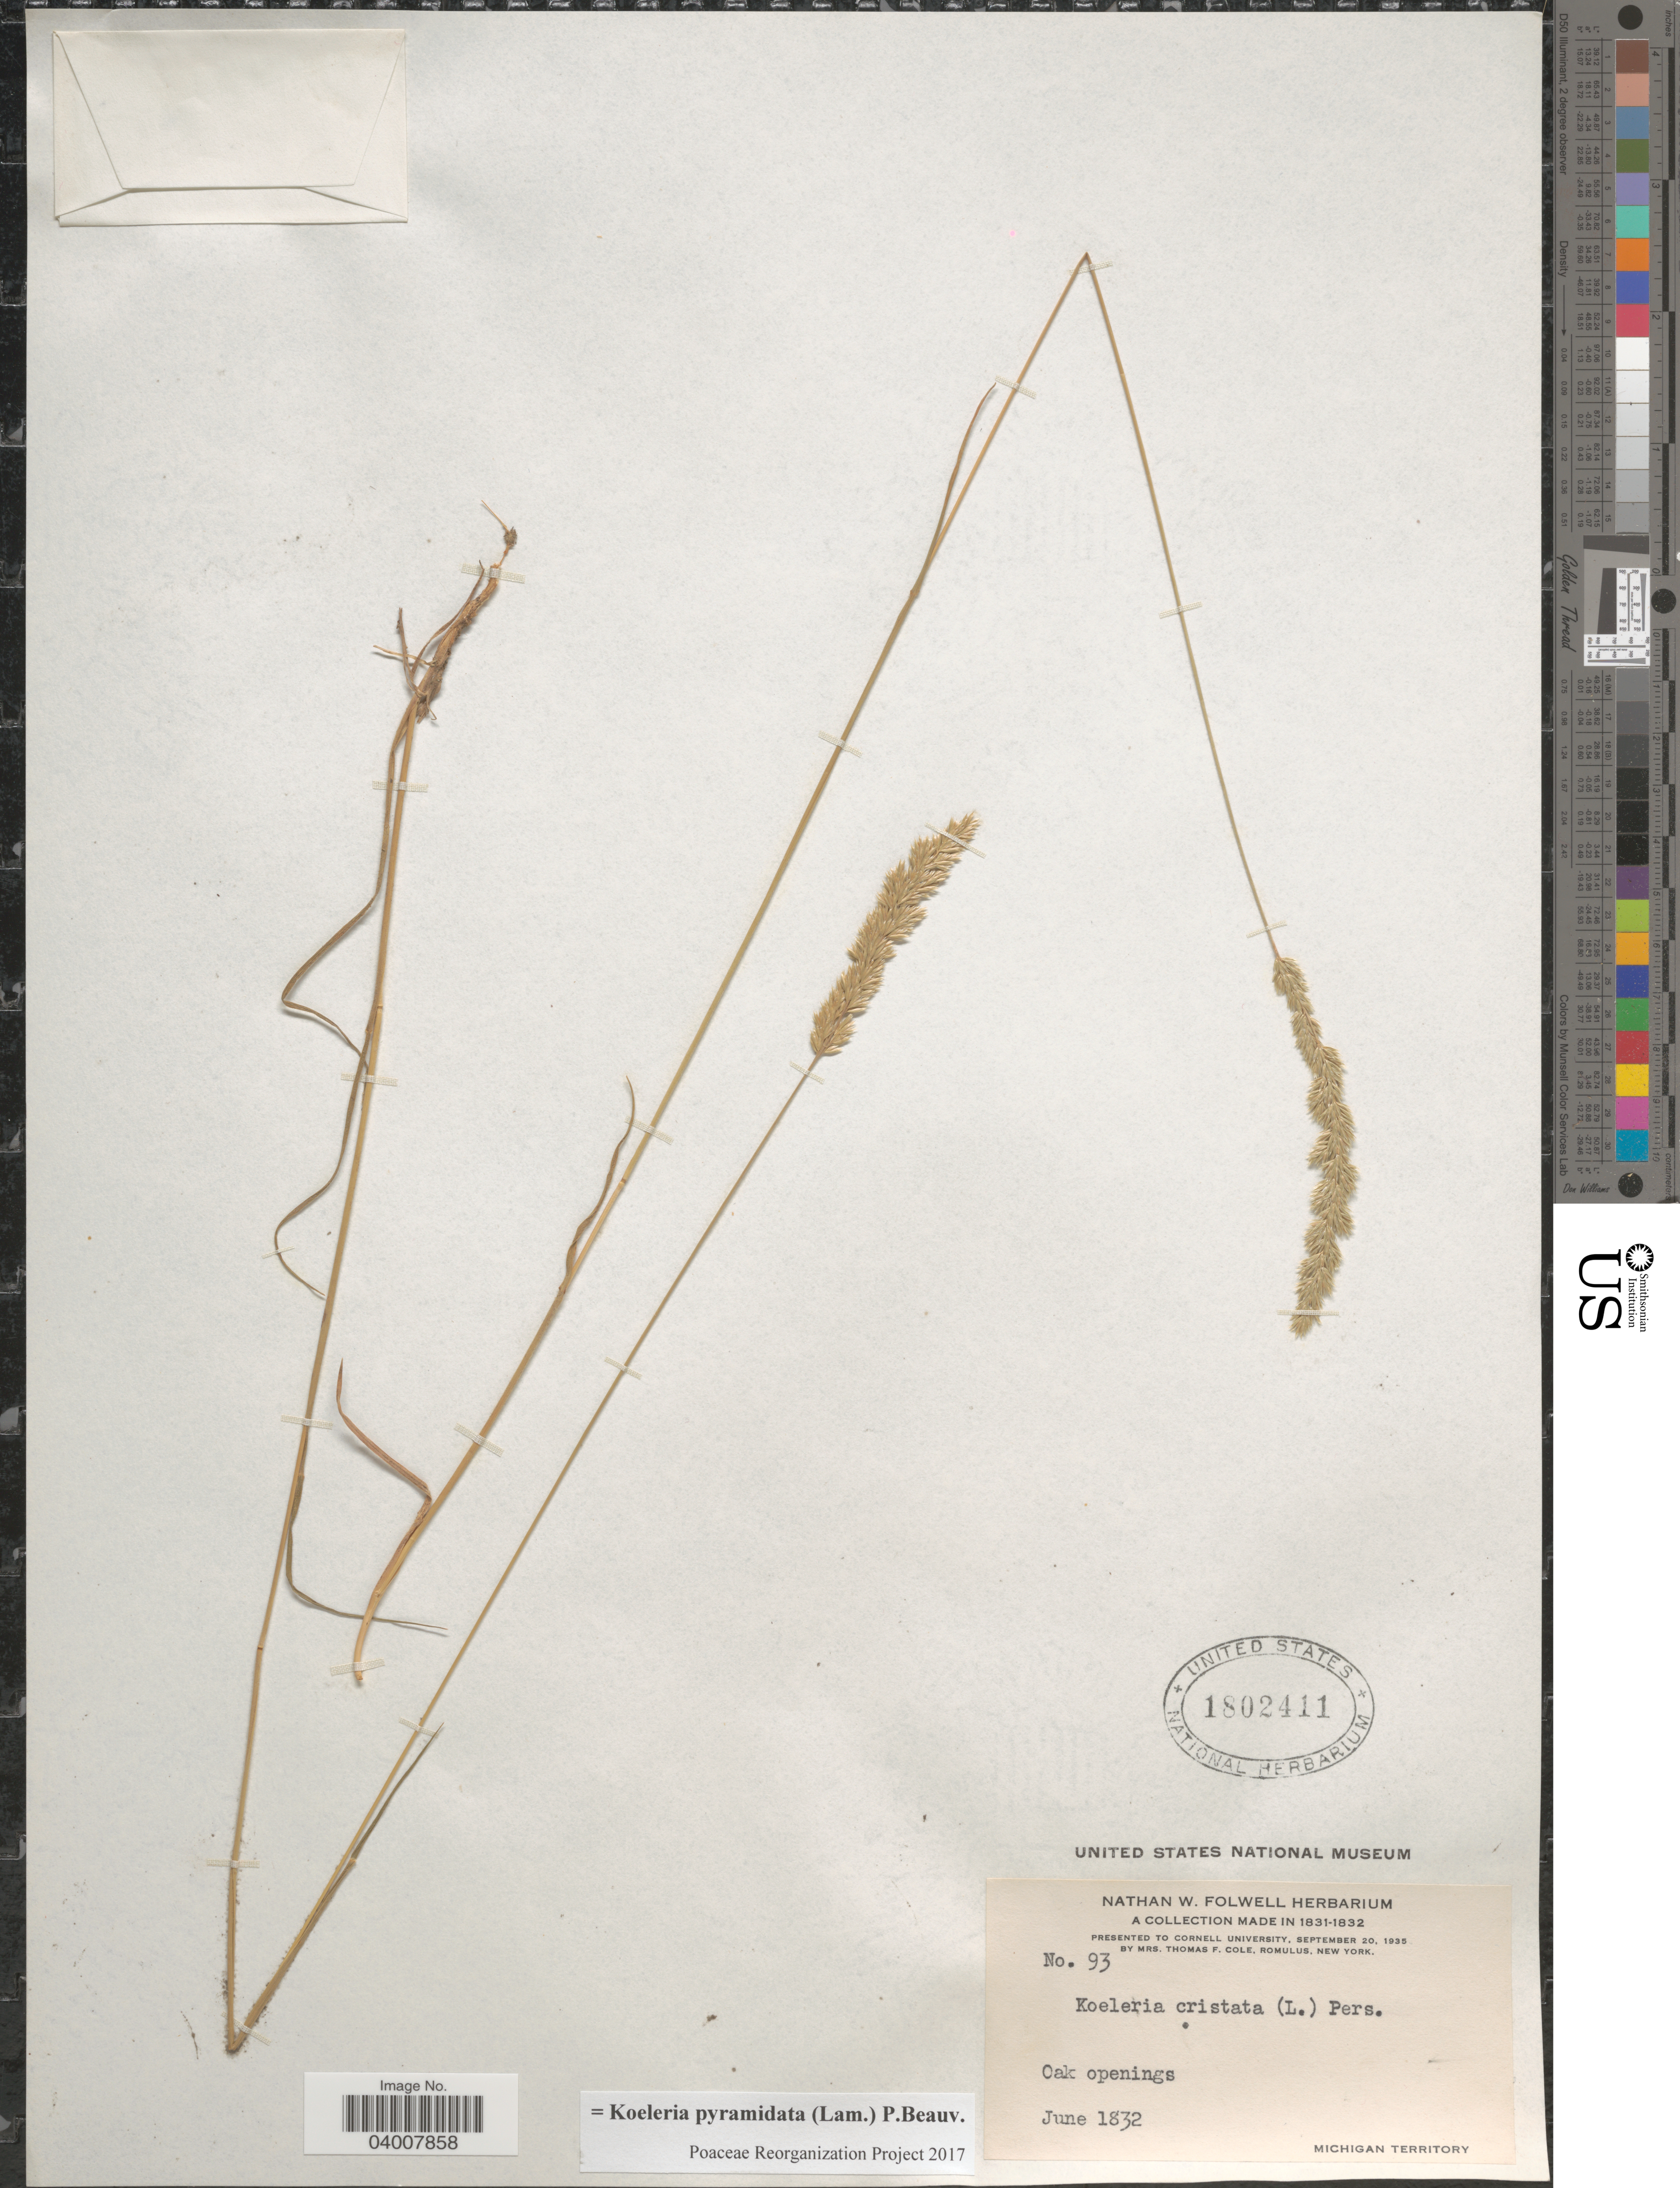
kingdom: Plantae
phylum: Tracheophyta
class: Liliopsida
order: Poales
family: Poaceae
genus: Koeleria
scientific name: Koeleria pyramidata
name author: (Lam.) P. Beauv.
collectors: T. Cole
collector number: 93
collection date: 1832-06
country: United States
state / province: Michigan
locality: Oak openings.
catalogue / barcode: US 1802411